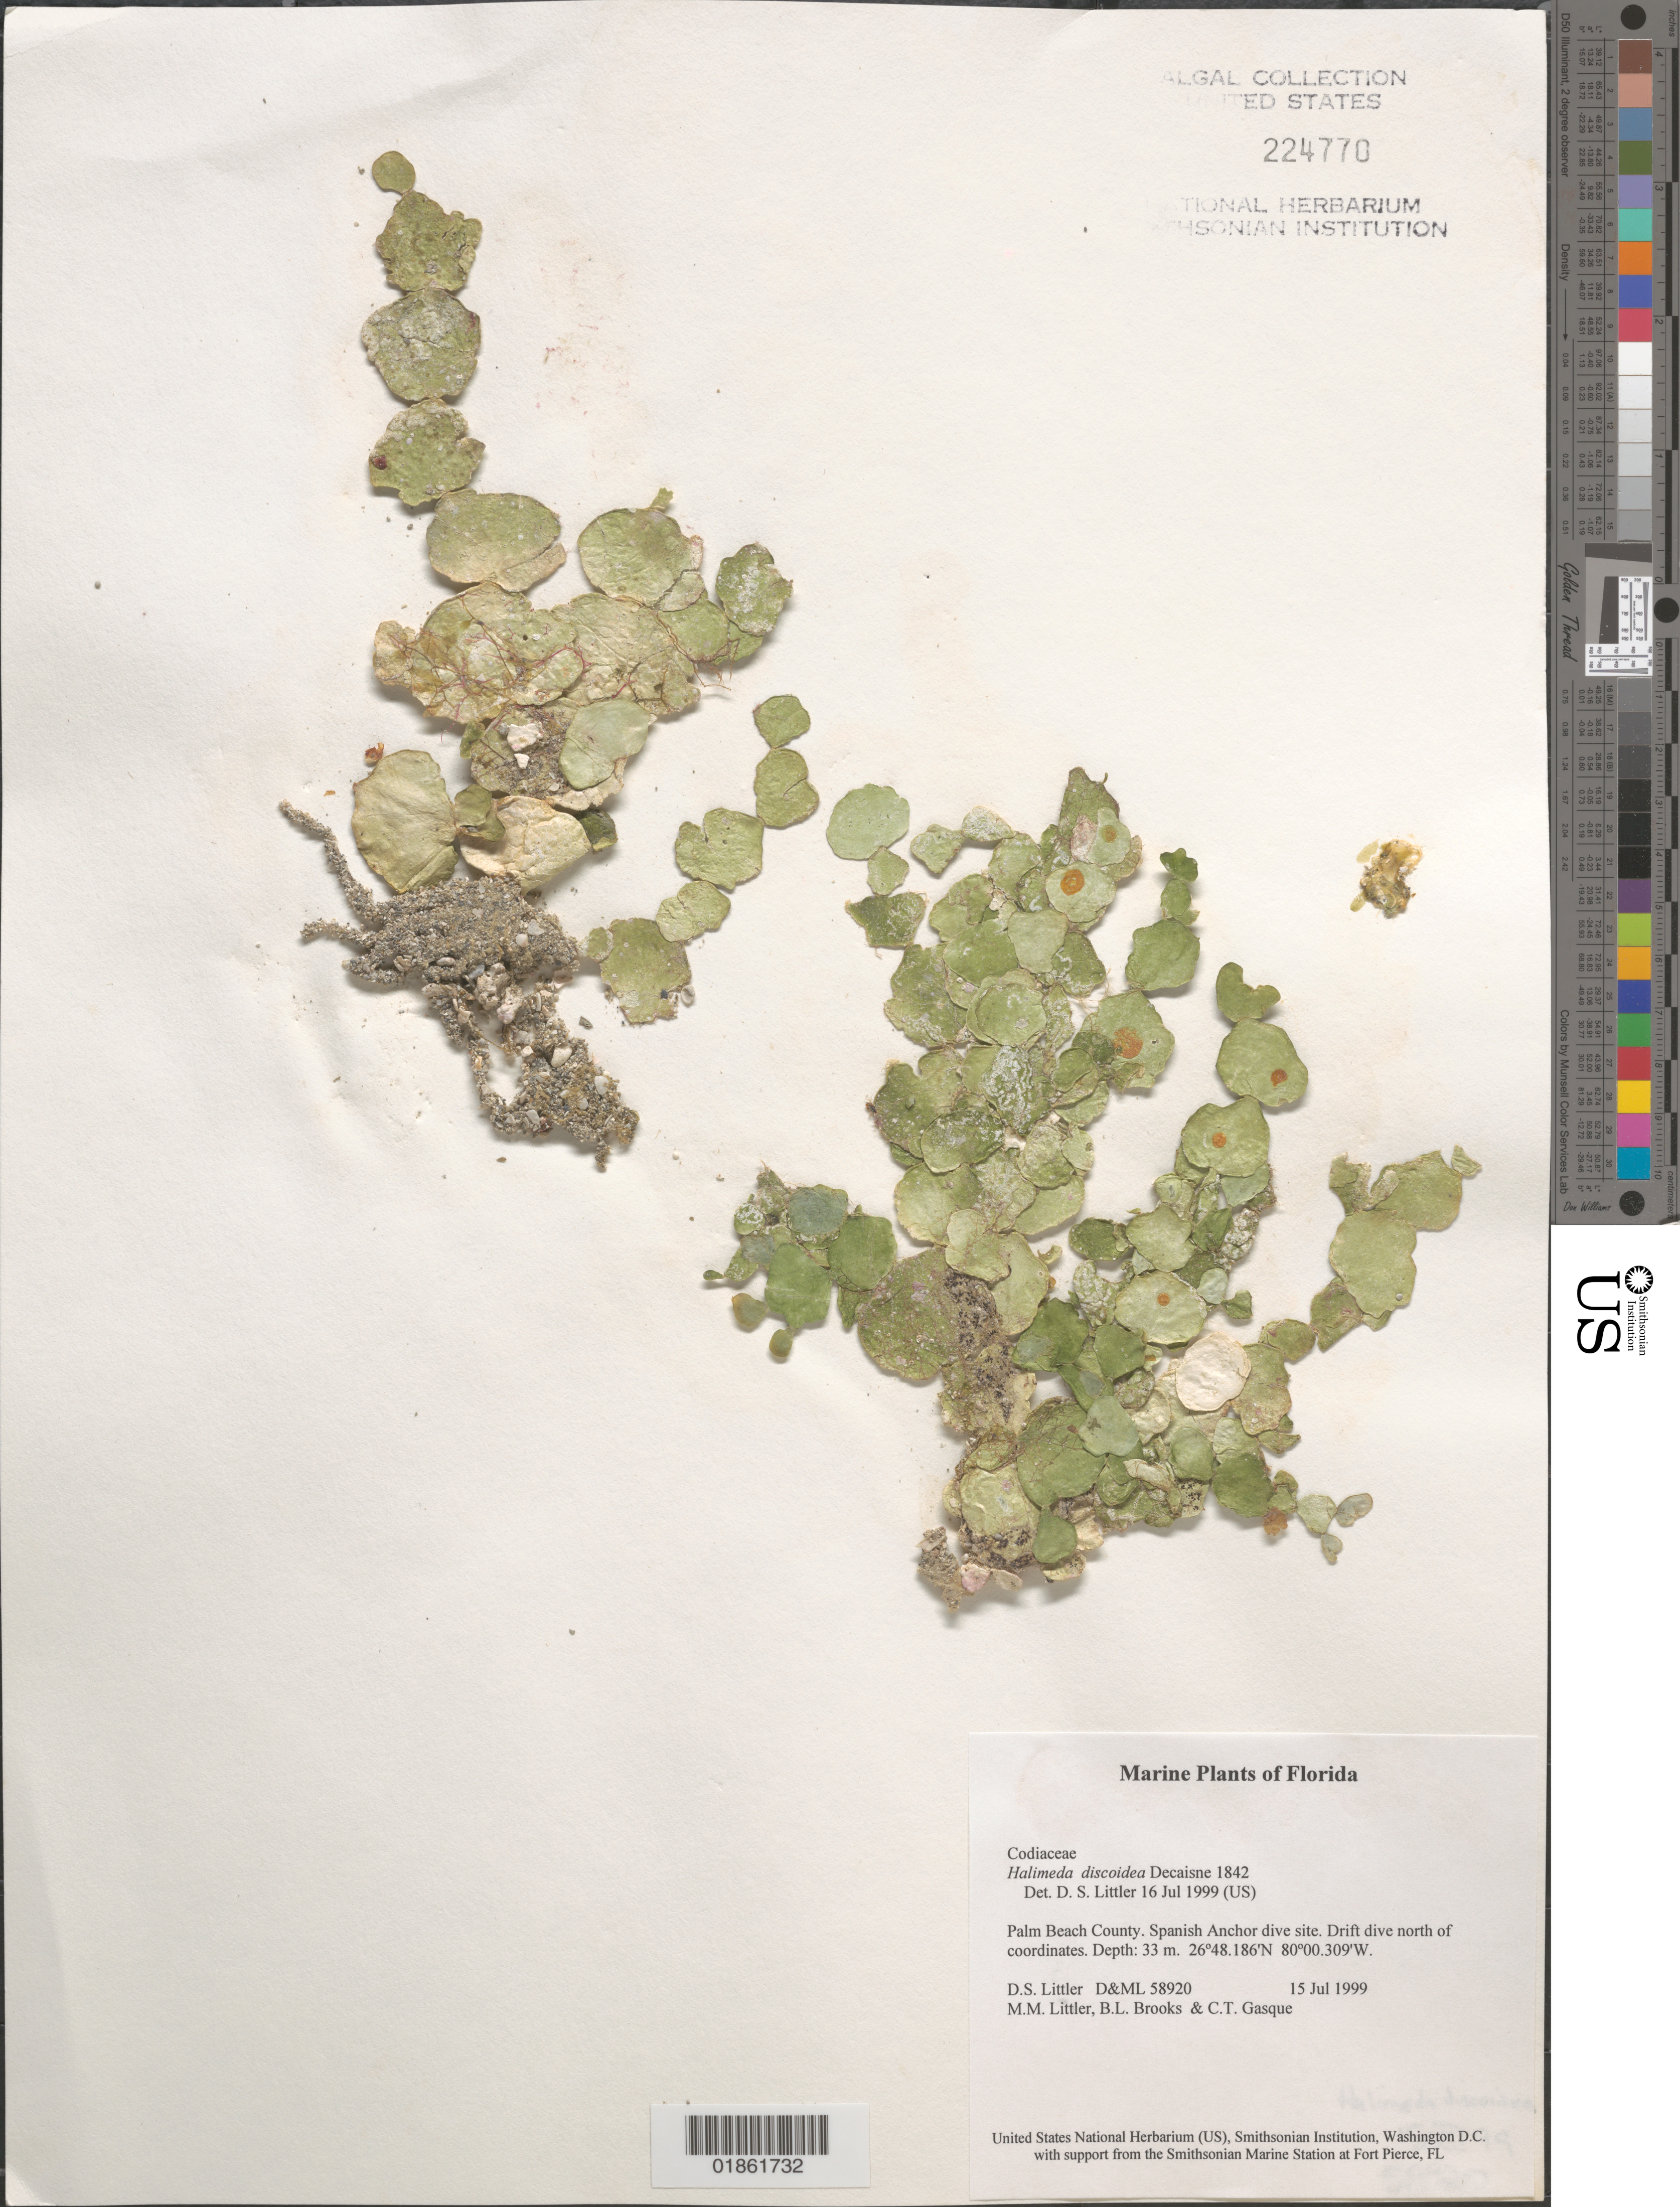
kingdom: Plantae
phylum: Chlorophyta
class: Ulvophyceae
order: Bryopsidales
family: Halimedaceae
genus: Halimeda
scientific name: Halimeda discoidea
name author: Decne.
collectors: D. S. Littler, M. M. Littler & C. Gasque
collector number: D&ML 58920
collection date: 1999-07-15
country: United States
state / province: Florida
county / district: Palm Beach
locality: West Palm Beach. Spanish Anchor dive site.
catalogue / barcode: US 224770